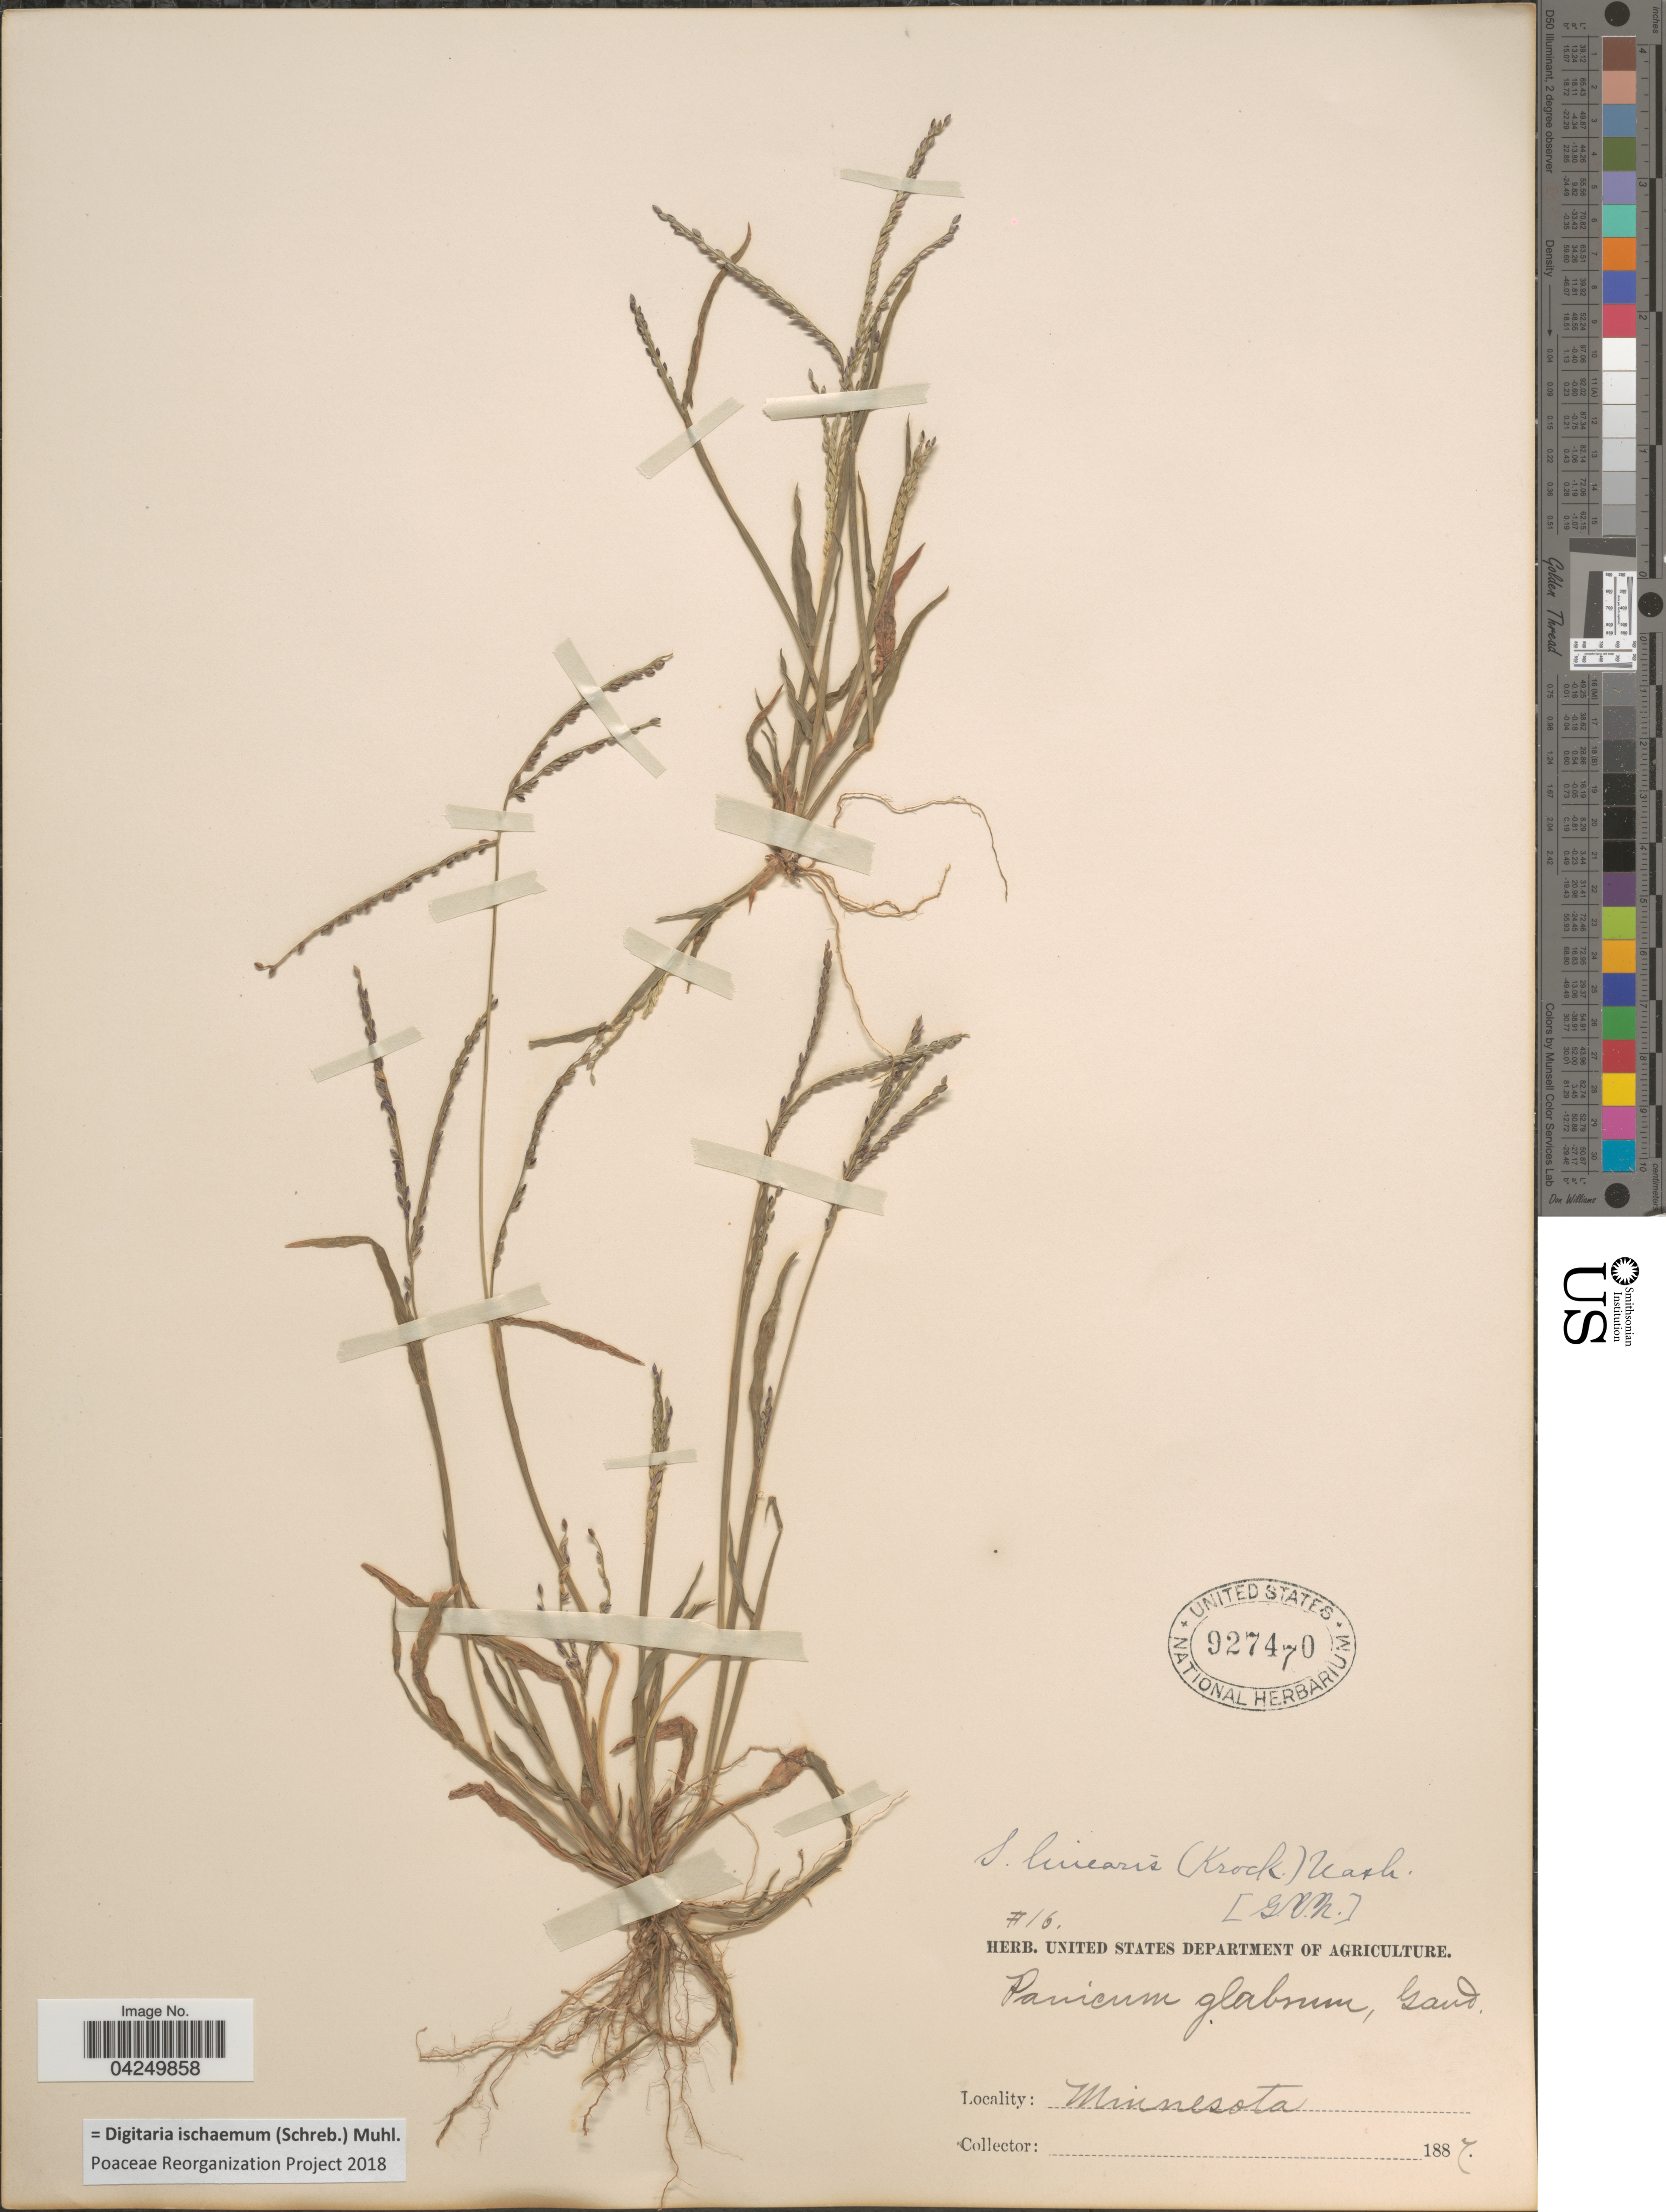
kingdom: Plantae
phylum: Tracheophyta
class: Liliopsida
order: Poales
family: Poaceae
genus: Digitaria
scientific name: Digitaria ischaemum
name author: (Schreber) Schreber ex Muhl.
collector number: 16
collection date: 1887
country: United States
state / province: Minnesota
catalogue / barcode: US 927470